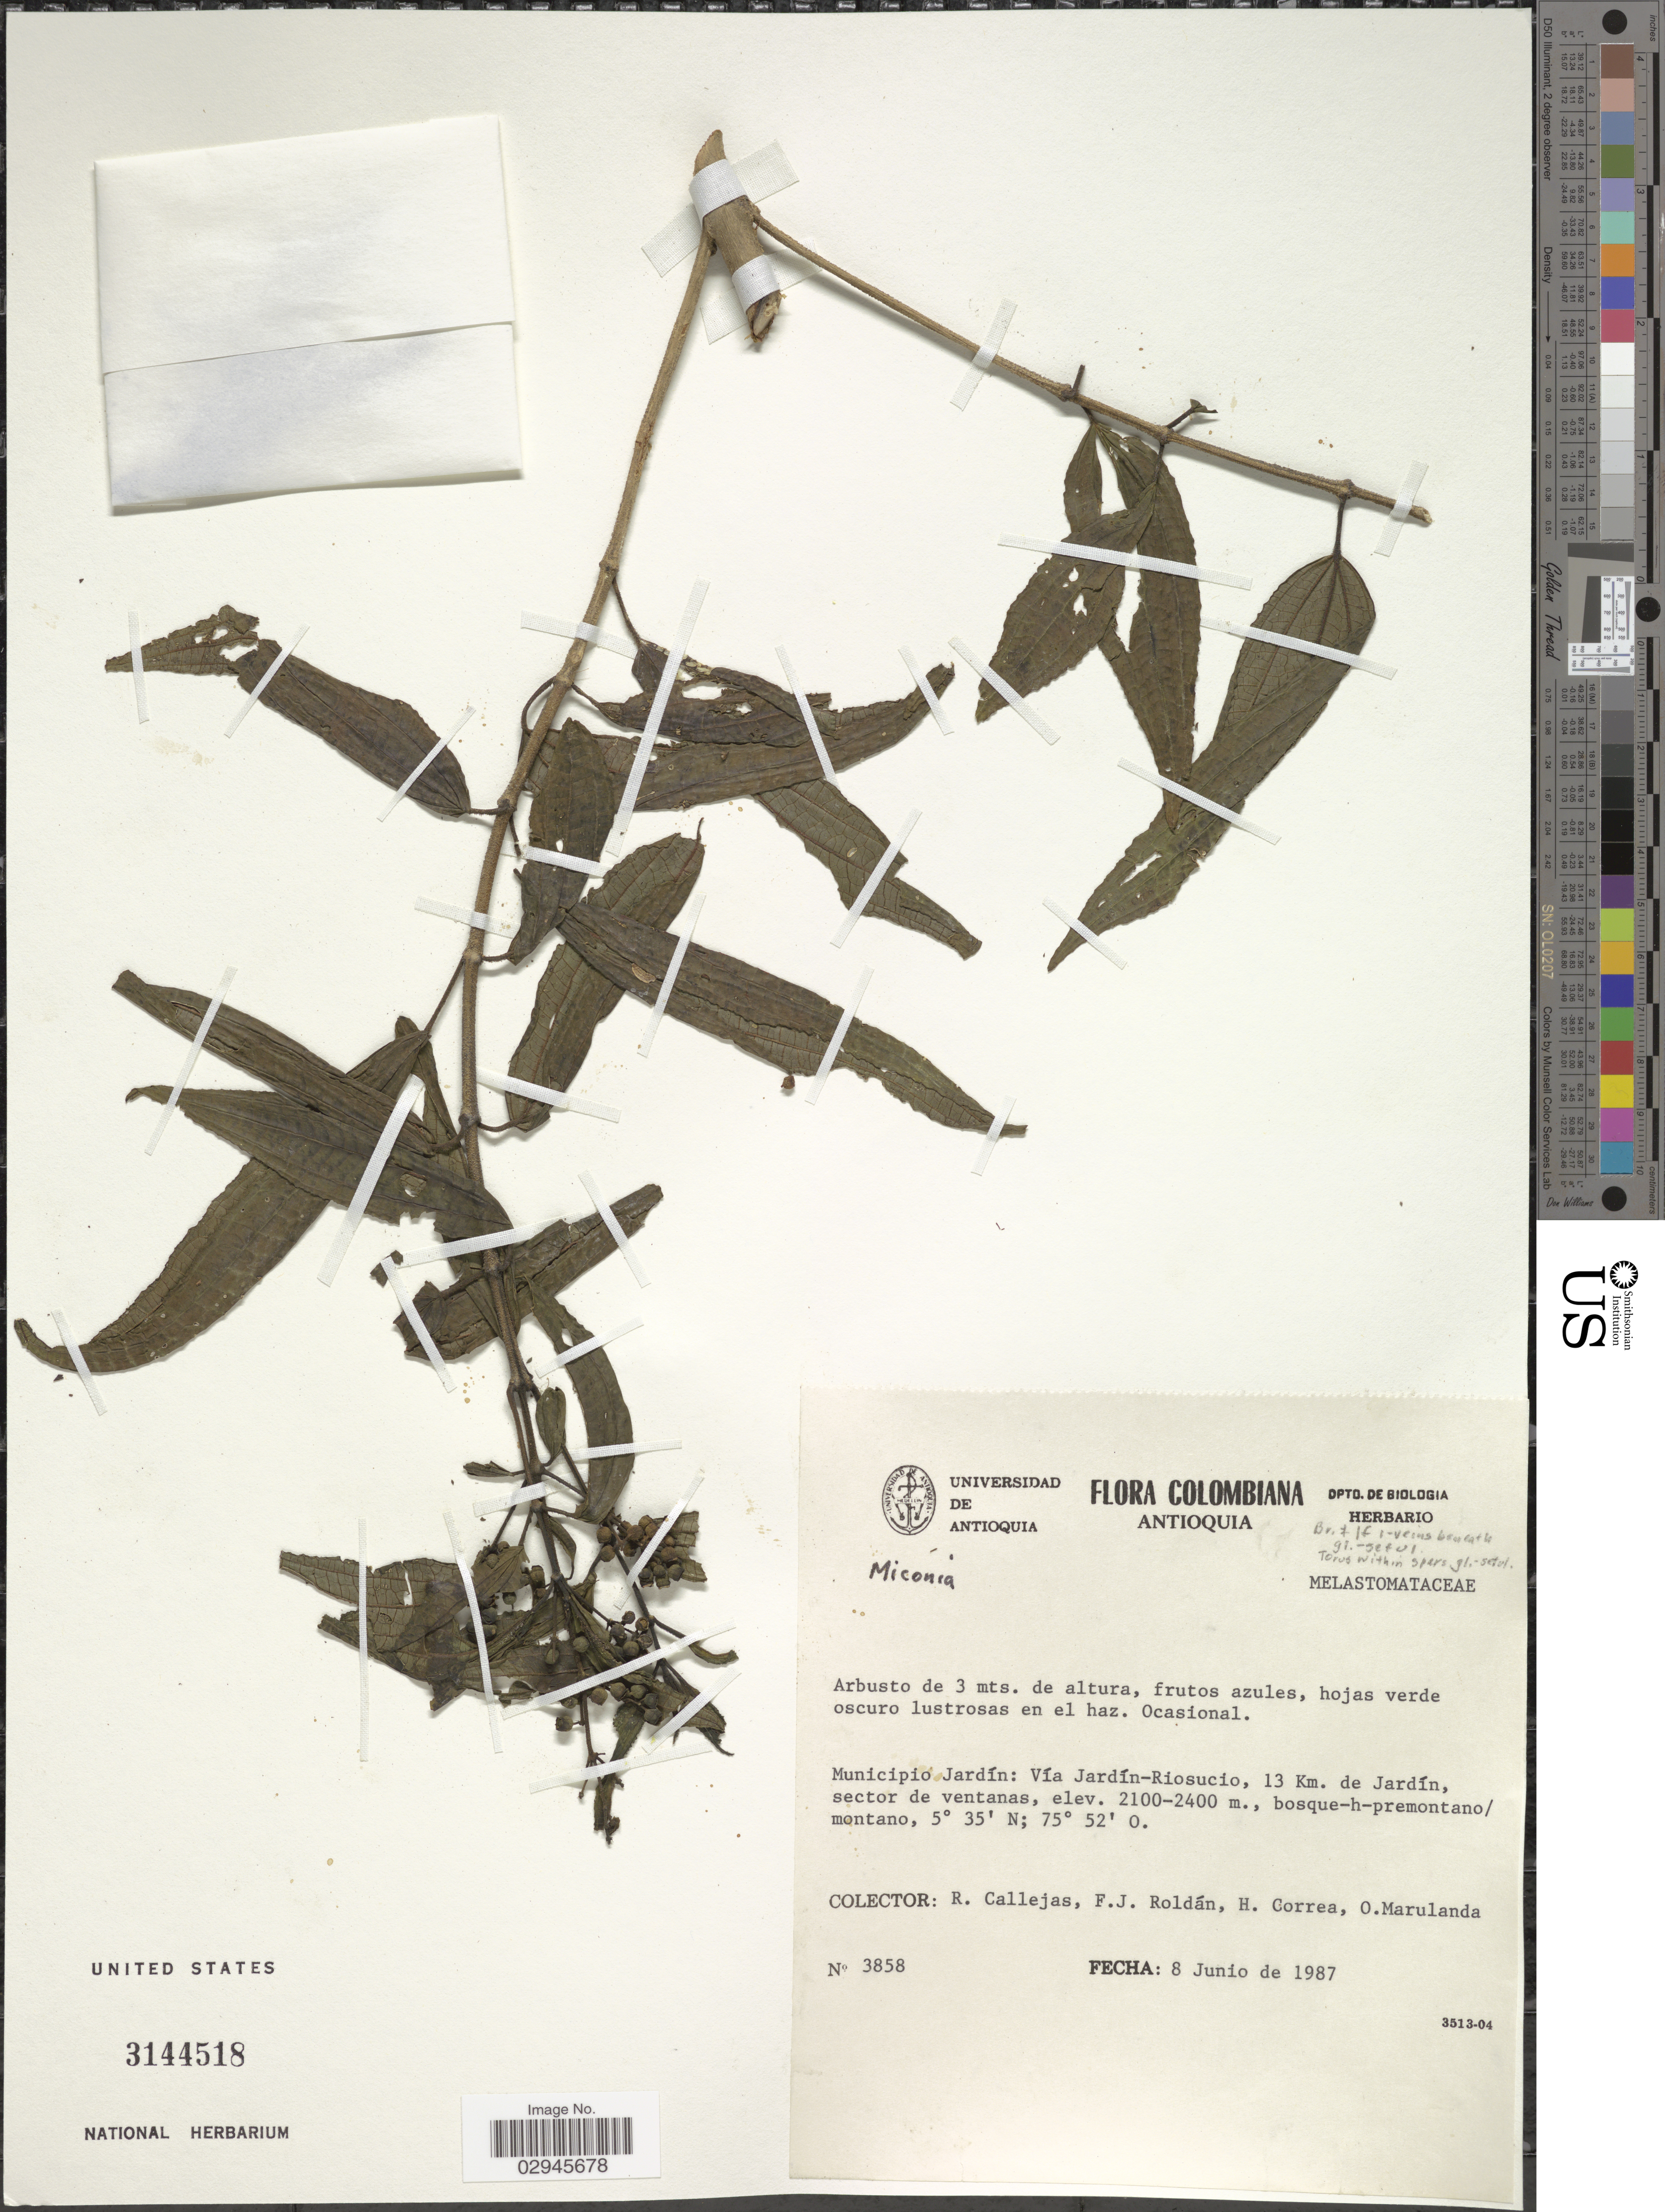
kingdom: Plantae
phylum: Tracheophyta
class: Magnoliopsida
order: Myrtales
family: Melastomataceae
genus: Miconia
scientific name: Miconia sp.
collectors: R. Callejas, F. J. Roldán, H. Correa & O. Marulanda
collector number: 3858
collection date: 1987-06-08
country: Colombia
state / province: Antioquia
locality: Municipio Jardín: Vía Jardín-Riosucio, 13 Km. de Jardín, sector de ventanas.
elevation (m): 2100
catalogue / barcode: US 3144518